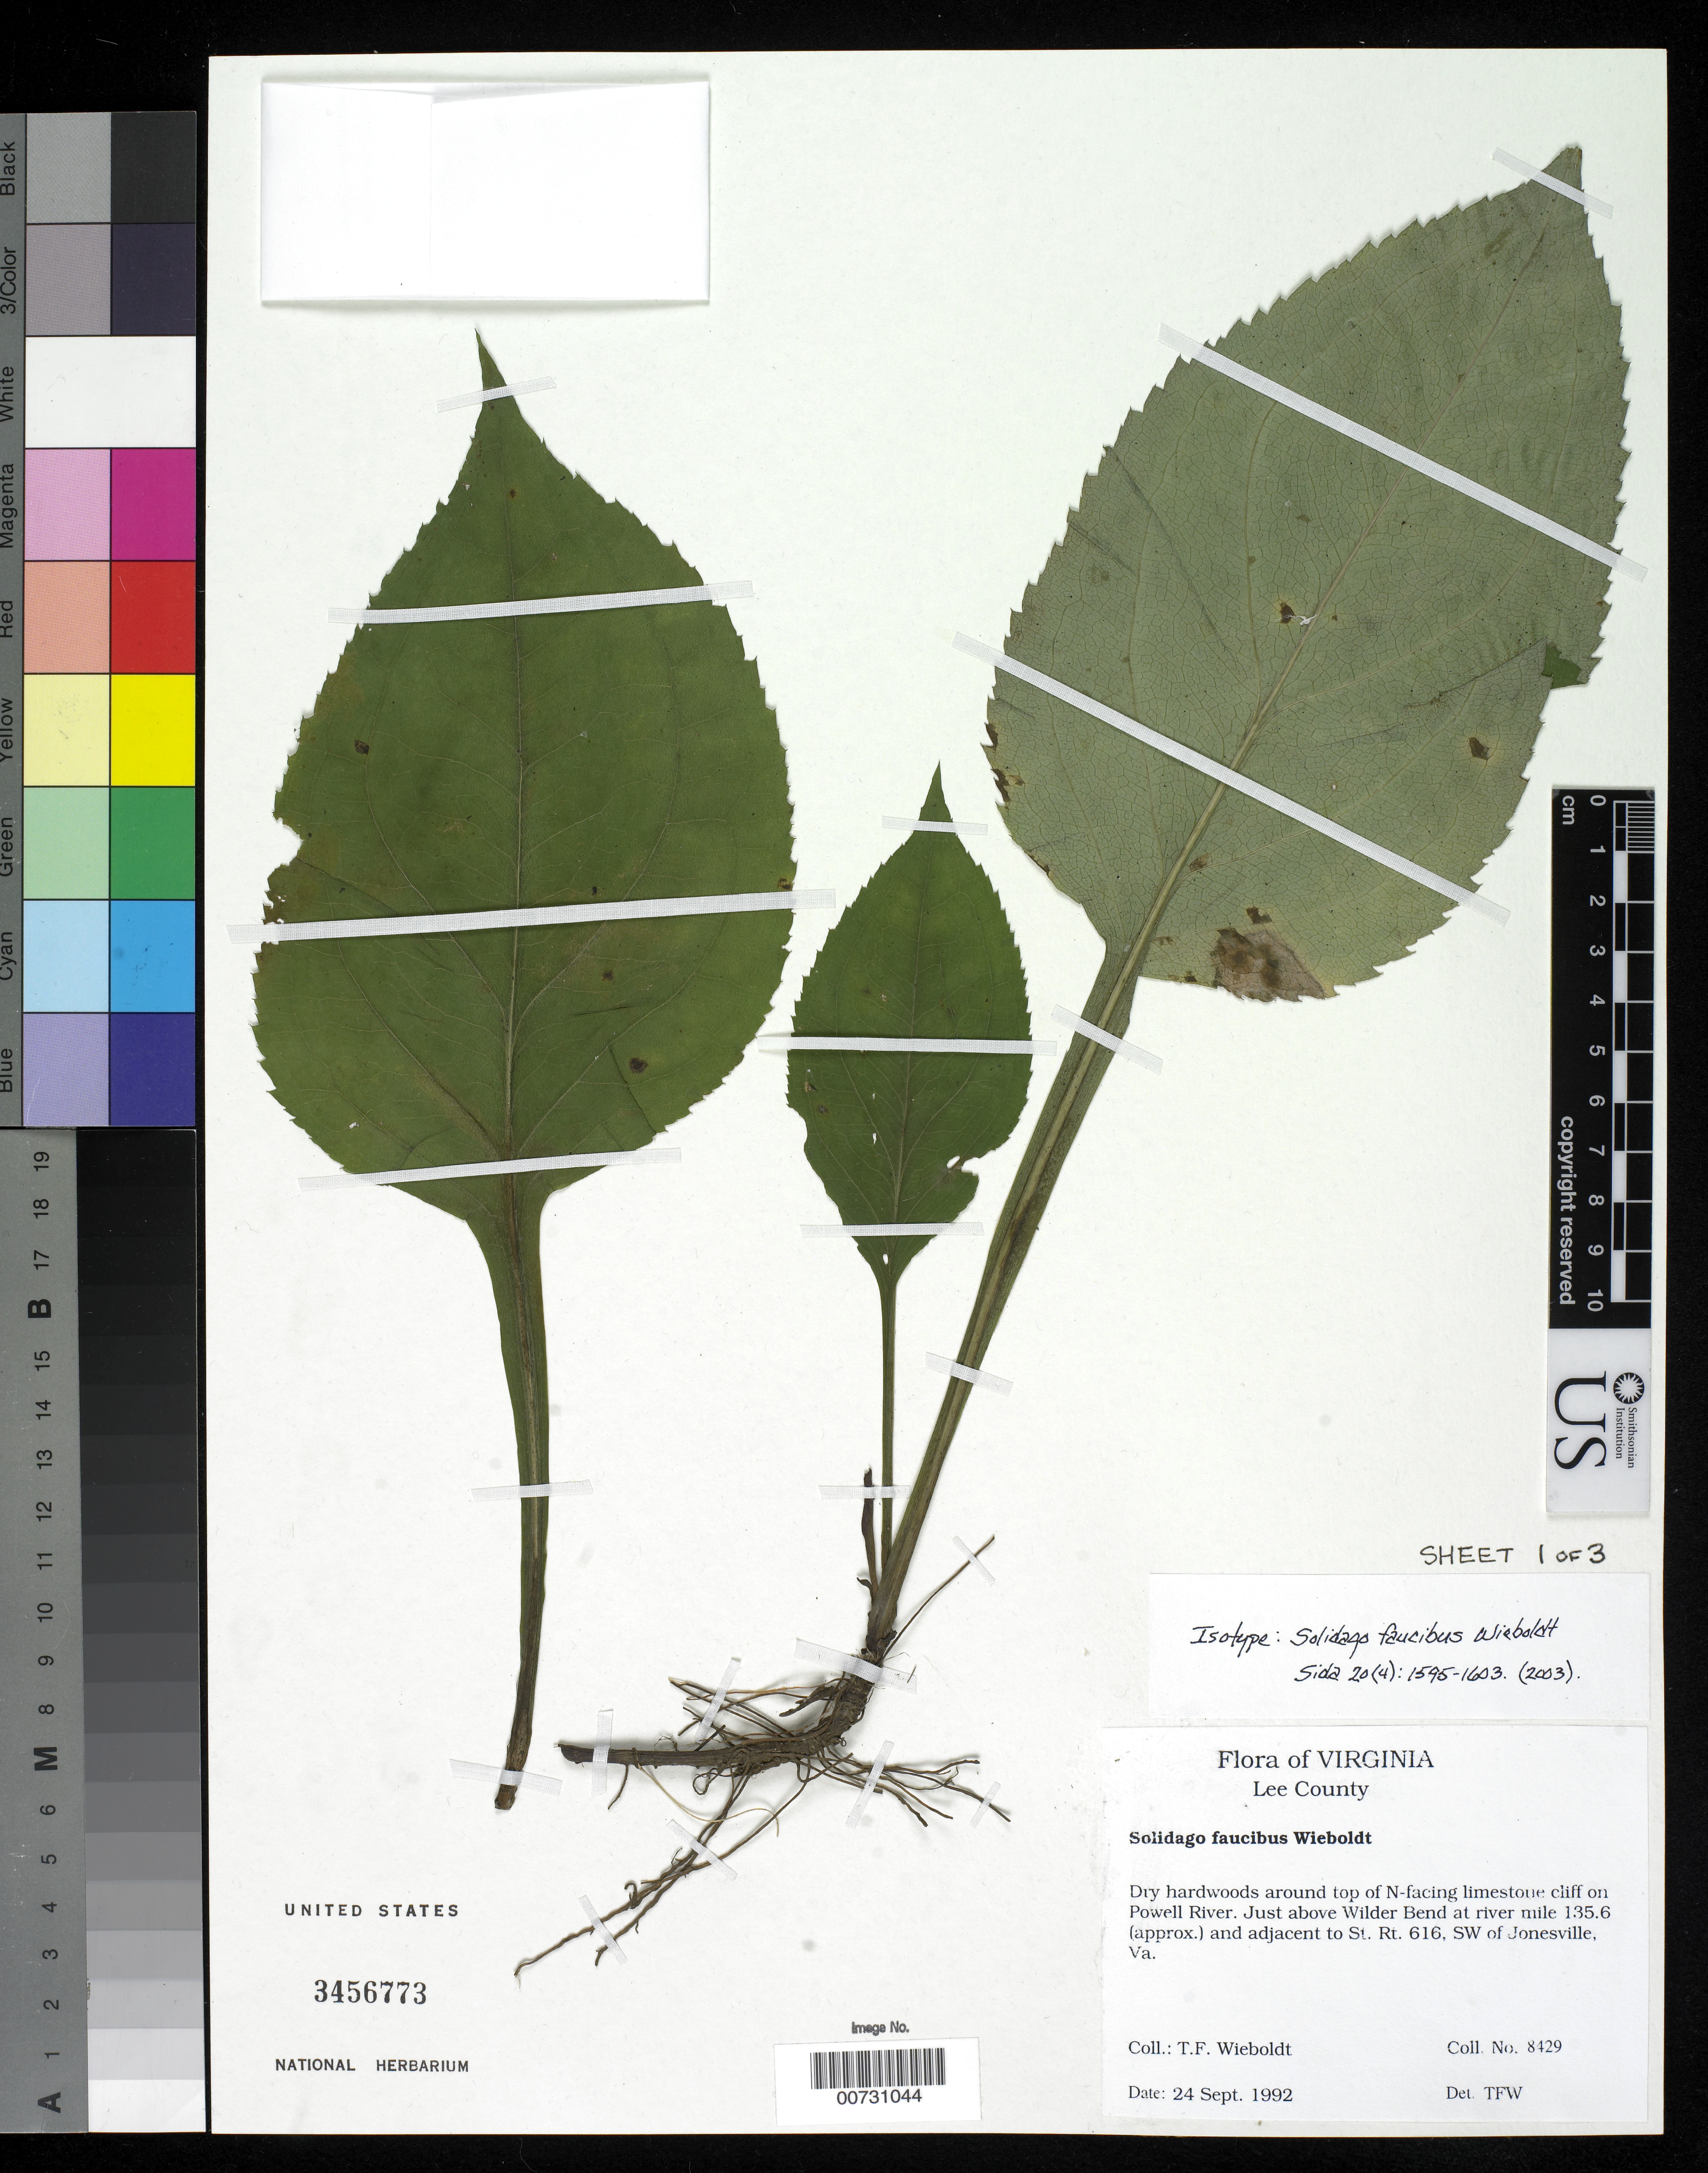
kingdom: Plantae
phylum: Tracheophyta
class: Magnoliopsida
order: Asterales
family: Asteraceae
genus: Solidago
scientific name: Solidago faucibus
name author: Wieboldt in Wieboldt & Semple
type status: Isotype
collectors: T. Wieboldt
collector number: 8429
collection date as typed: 24 Sep 1992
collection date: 1992-09-24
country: United States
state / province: Virginia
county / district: Lee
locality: Powell River just above Wilder Bend at river mile 135.6 (approx.) and adjacent to St. Rt. 616, SW of Jonesville.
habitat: Dry hardwoods around top of N-facing limestone cliff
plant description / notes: Sheet 1 of 3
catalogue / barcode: US 3456773